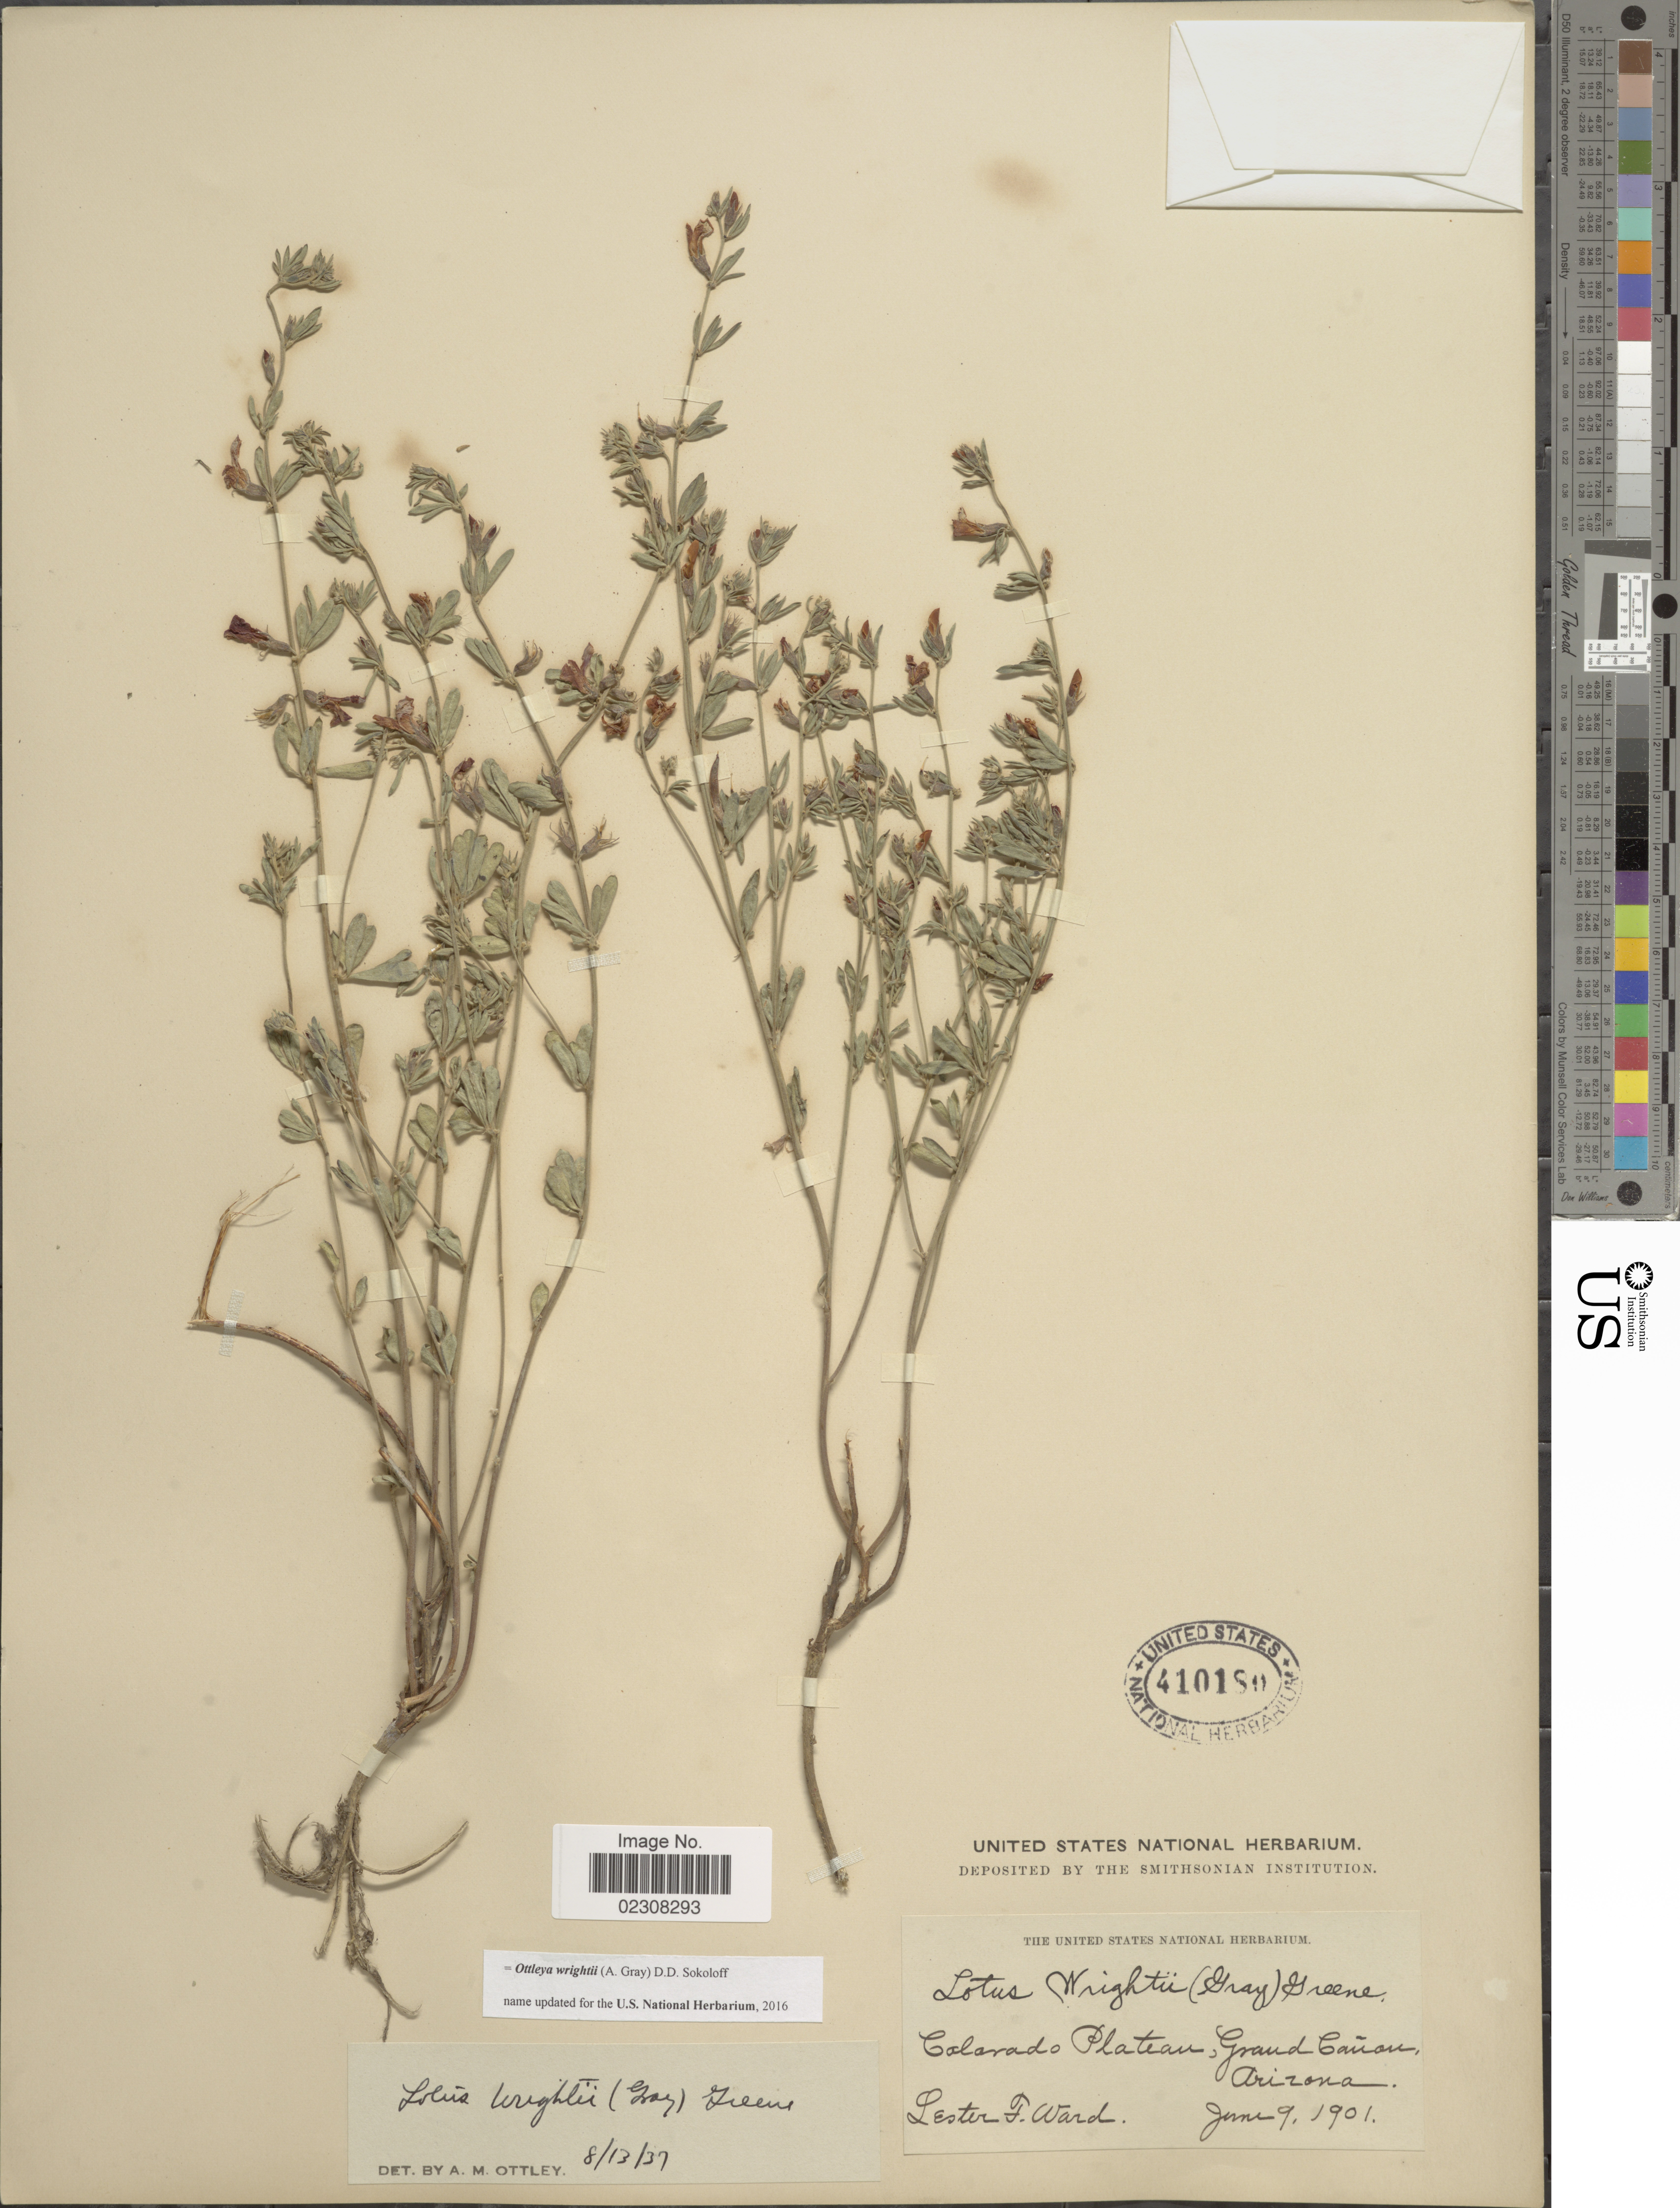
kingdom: Plantae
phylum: Tracheophyta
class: Magnoliopsida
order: Fabales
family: Fabaceae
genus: Ottleya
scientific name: Ottleya wrightii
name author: (A. Gray) D.D. Sokoloff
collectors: L. F. Ward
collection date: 1901-06-09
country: United States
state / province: Arizona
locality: Colorado Plateau, Grand Canon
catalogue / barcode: US 410180